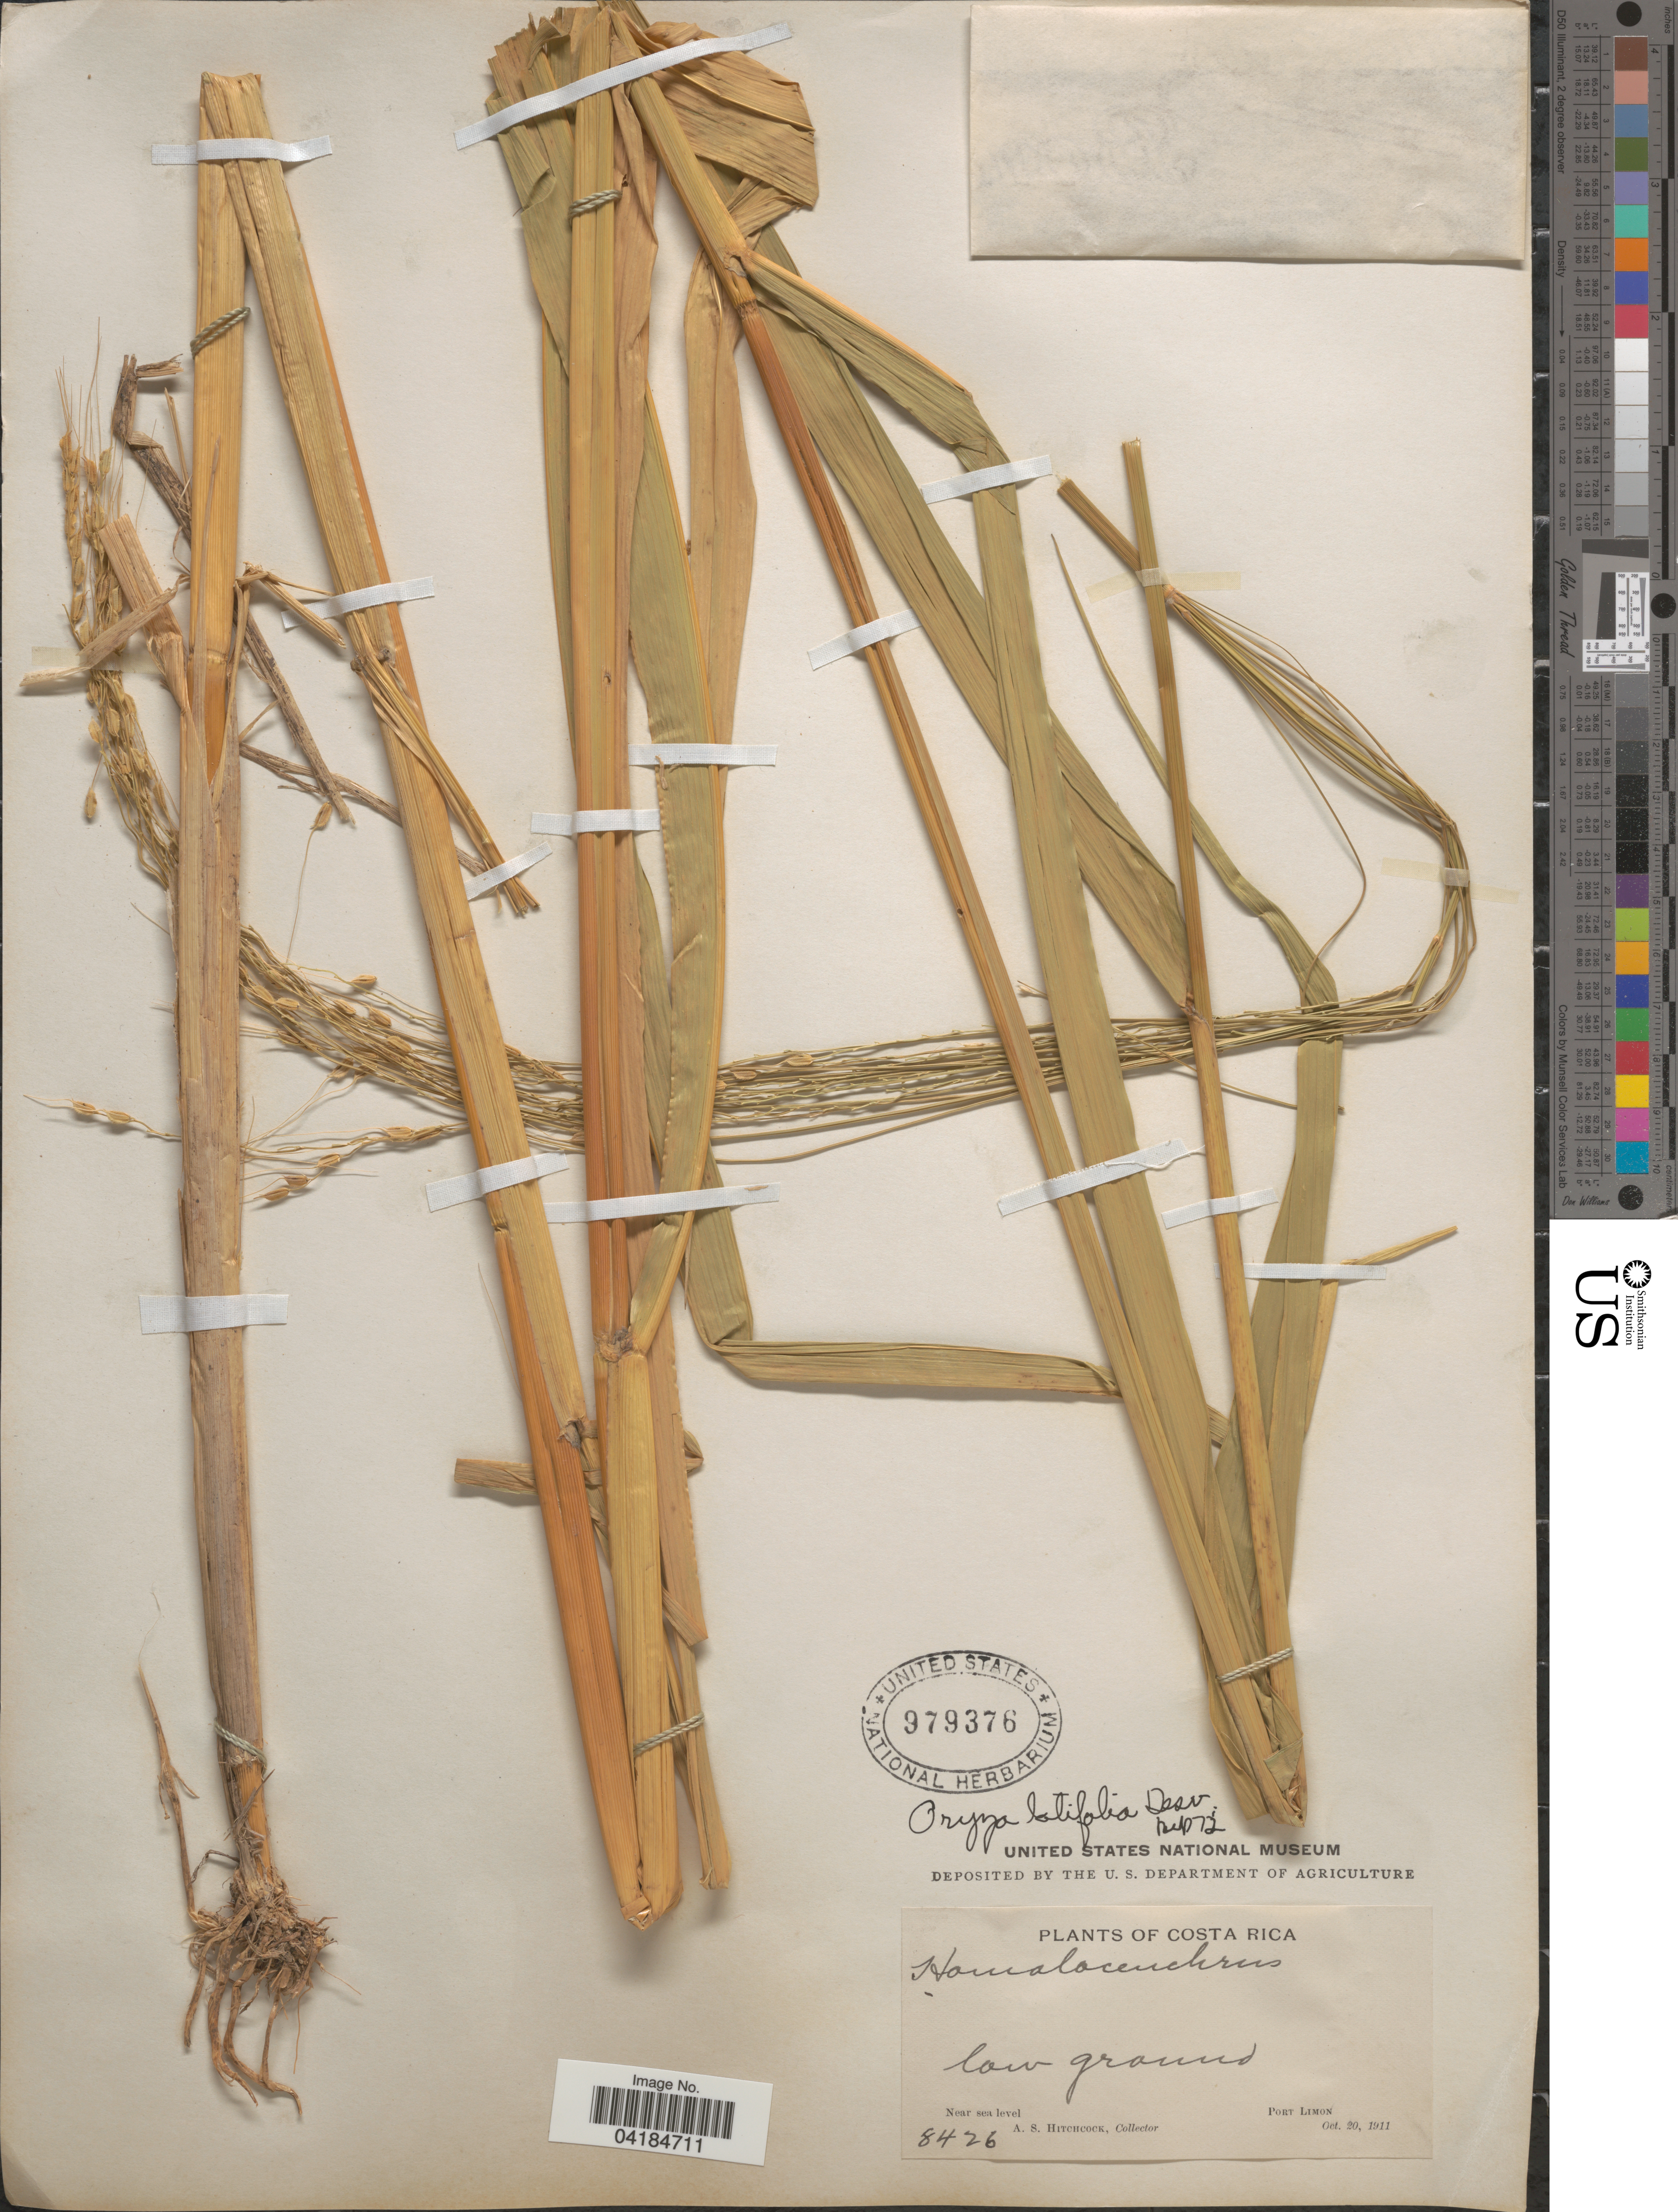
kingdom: Plantae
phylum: Tracheophyta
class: Liliopsida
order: Poales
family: Poaceae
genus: Oryza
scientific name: Oryza latifolia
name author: Desv.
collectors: A. S. Hitchcock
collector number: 8426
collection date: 1911-10-20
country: Costa Rica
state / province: Limón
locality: Port Limon.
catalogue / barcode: US 979376